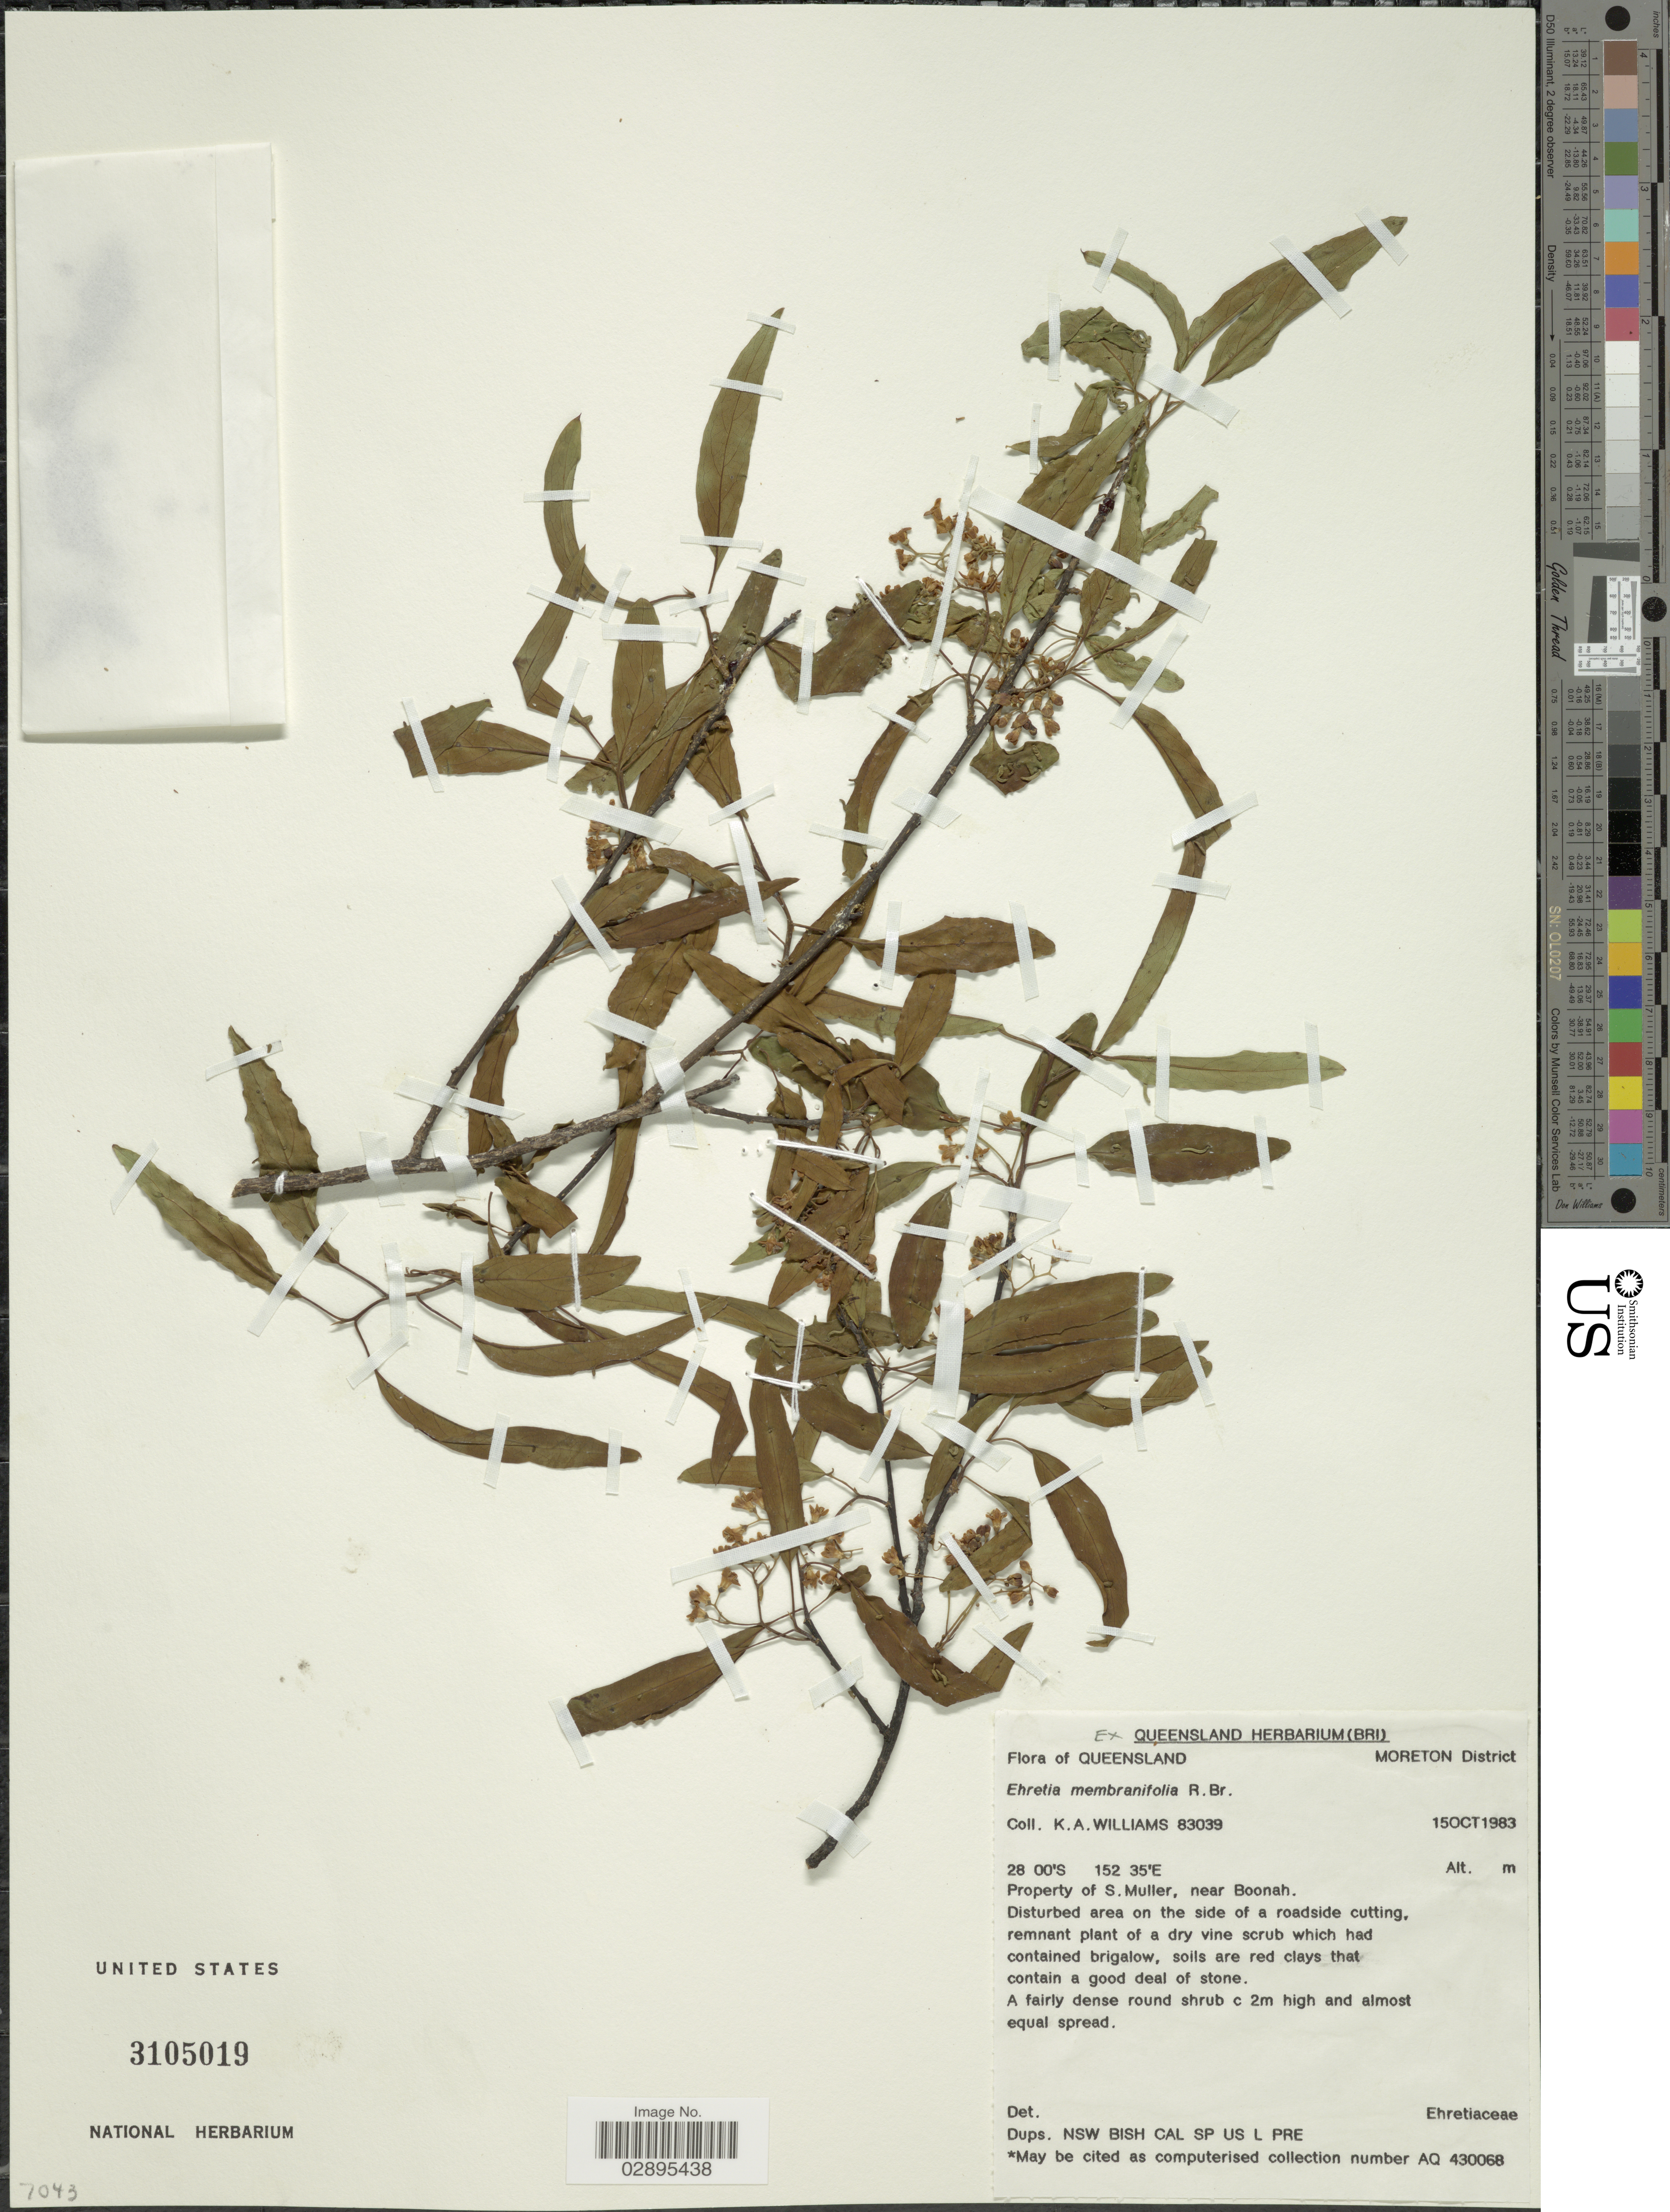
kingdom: Plantae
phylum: Tracheophyta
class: Magnoliopsida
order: Boraginales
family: Ehretiaceae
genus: Ehretia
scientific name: Ehretia membranifolia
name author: R. Br.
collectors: K. Williams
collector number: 83039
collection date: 1983-10-15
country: Australia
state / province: Queensland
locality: Moreton District. Property of S. Muller, near Boonah.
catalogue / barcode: US 3105019